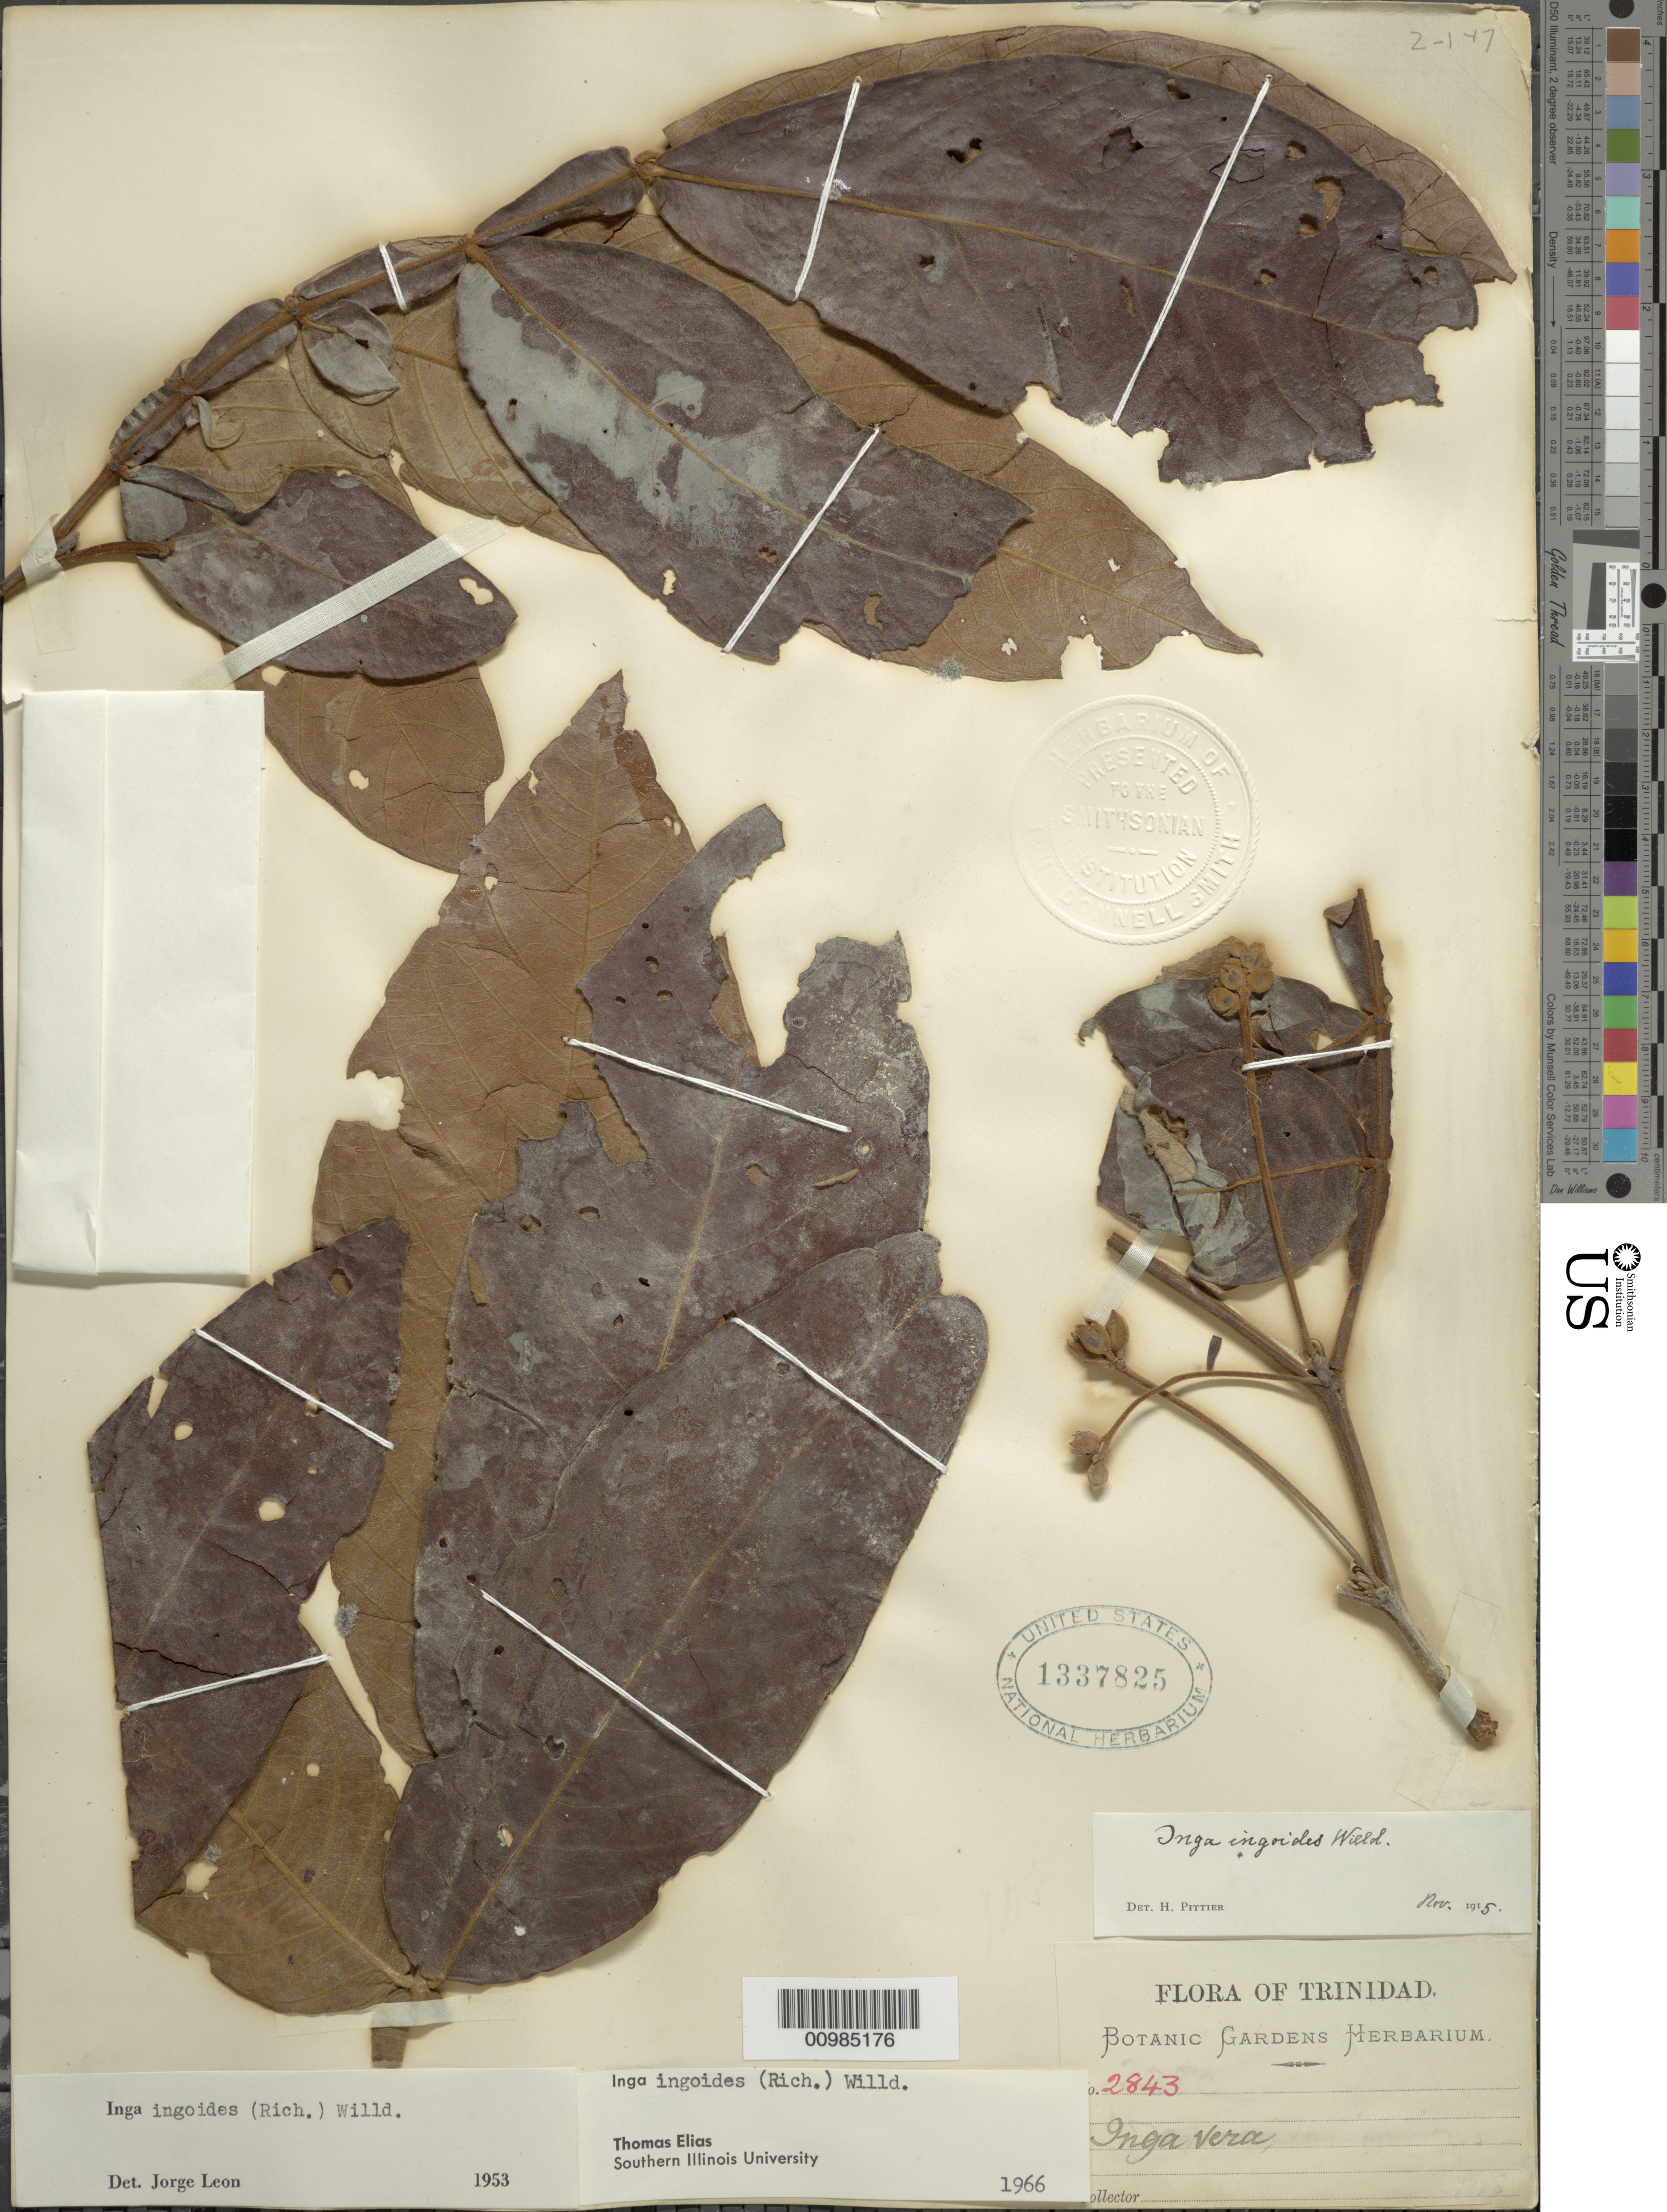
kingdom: Plantae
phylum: Tracheophyta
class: Magnoliopsida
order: Fabales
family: Fabaceae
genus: Inga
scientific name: Inga ingoides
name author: (Rich.) Willd.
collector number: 2843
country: Trinidad and Tobago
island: Trinidad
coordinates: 0 N, 0 E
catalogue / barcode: US 1337825